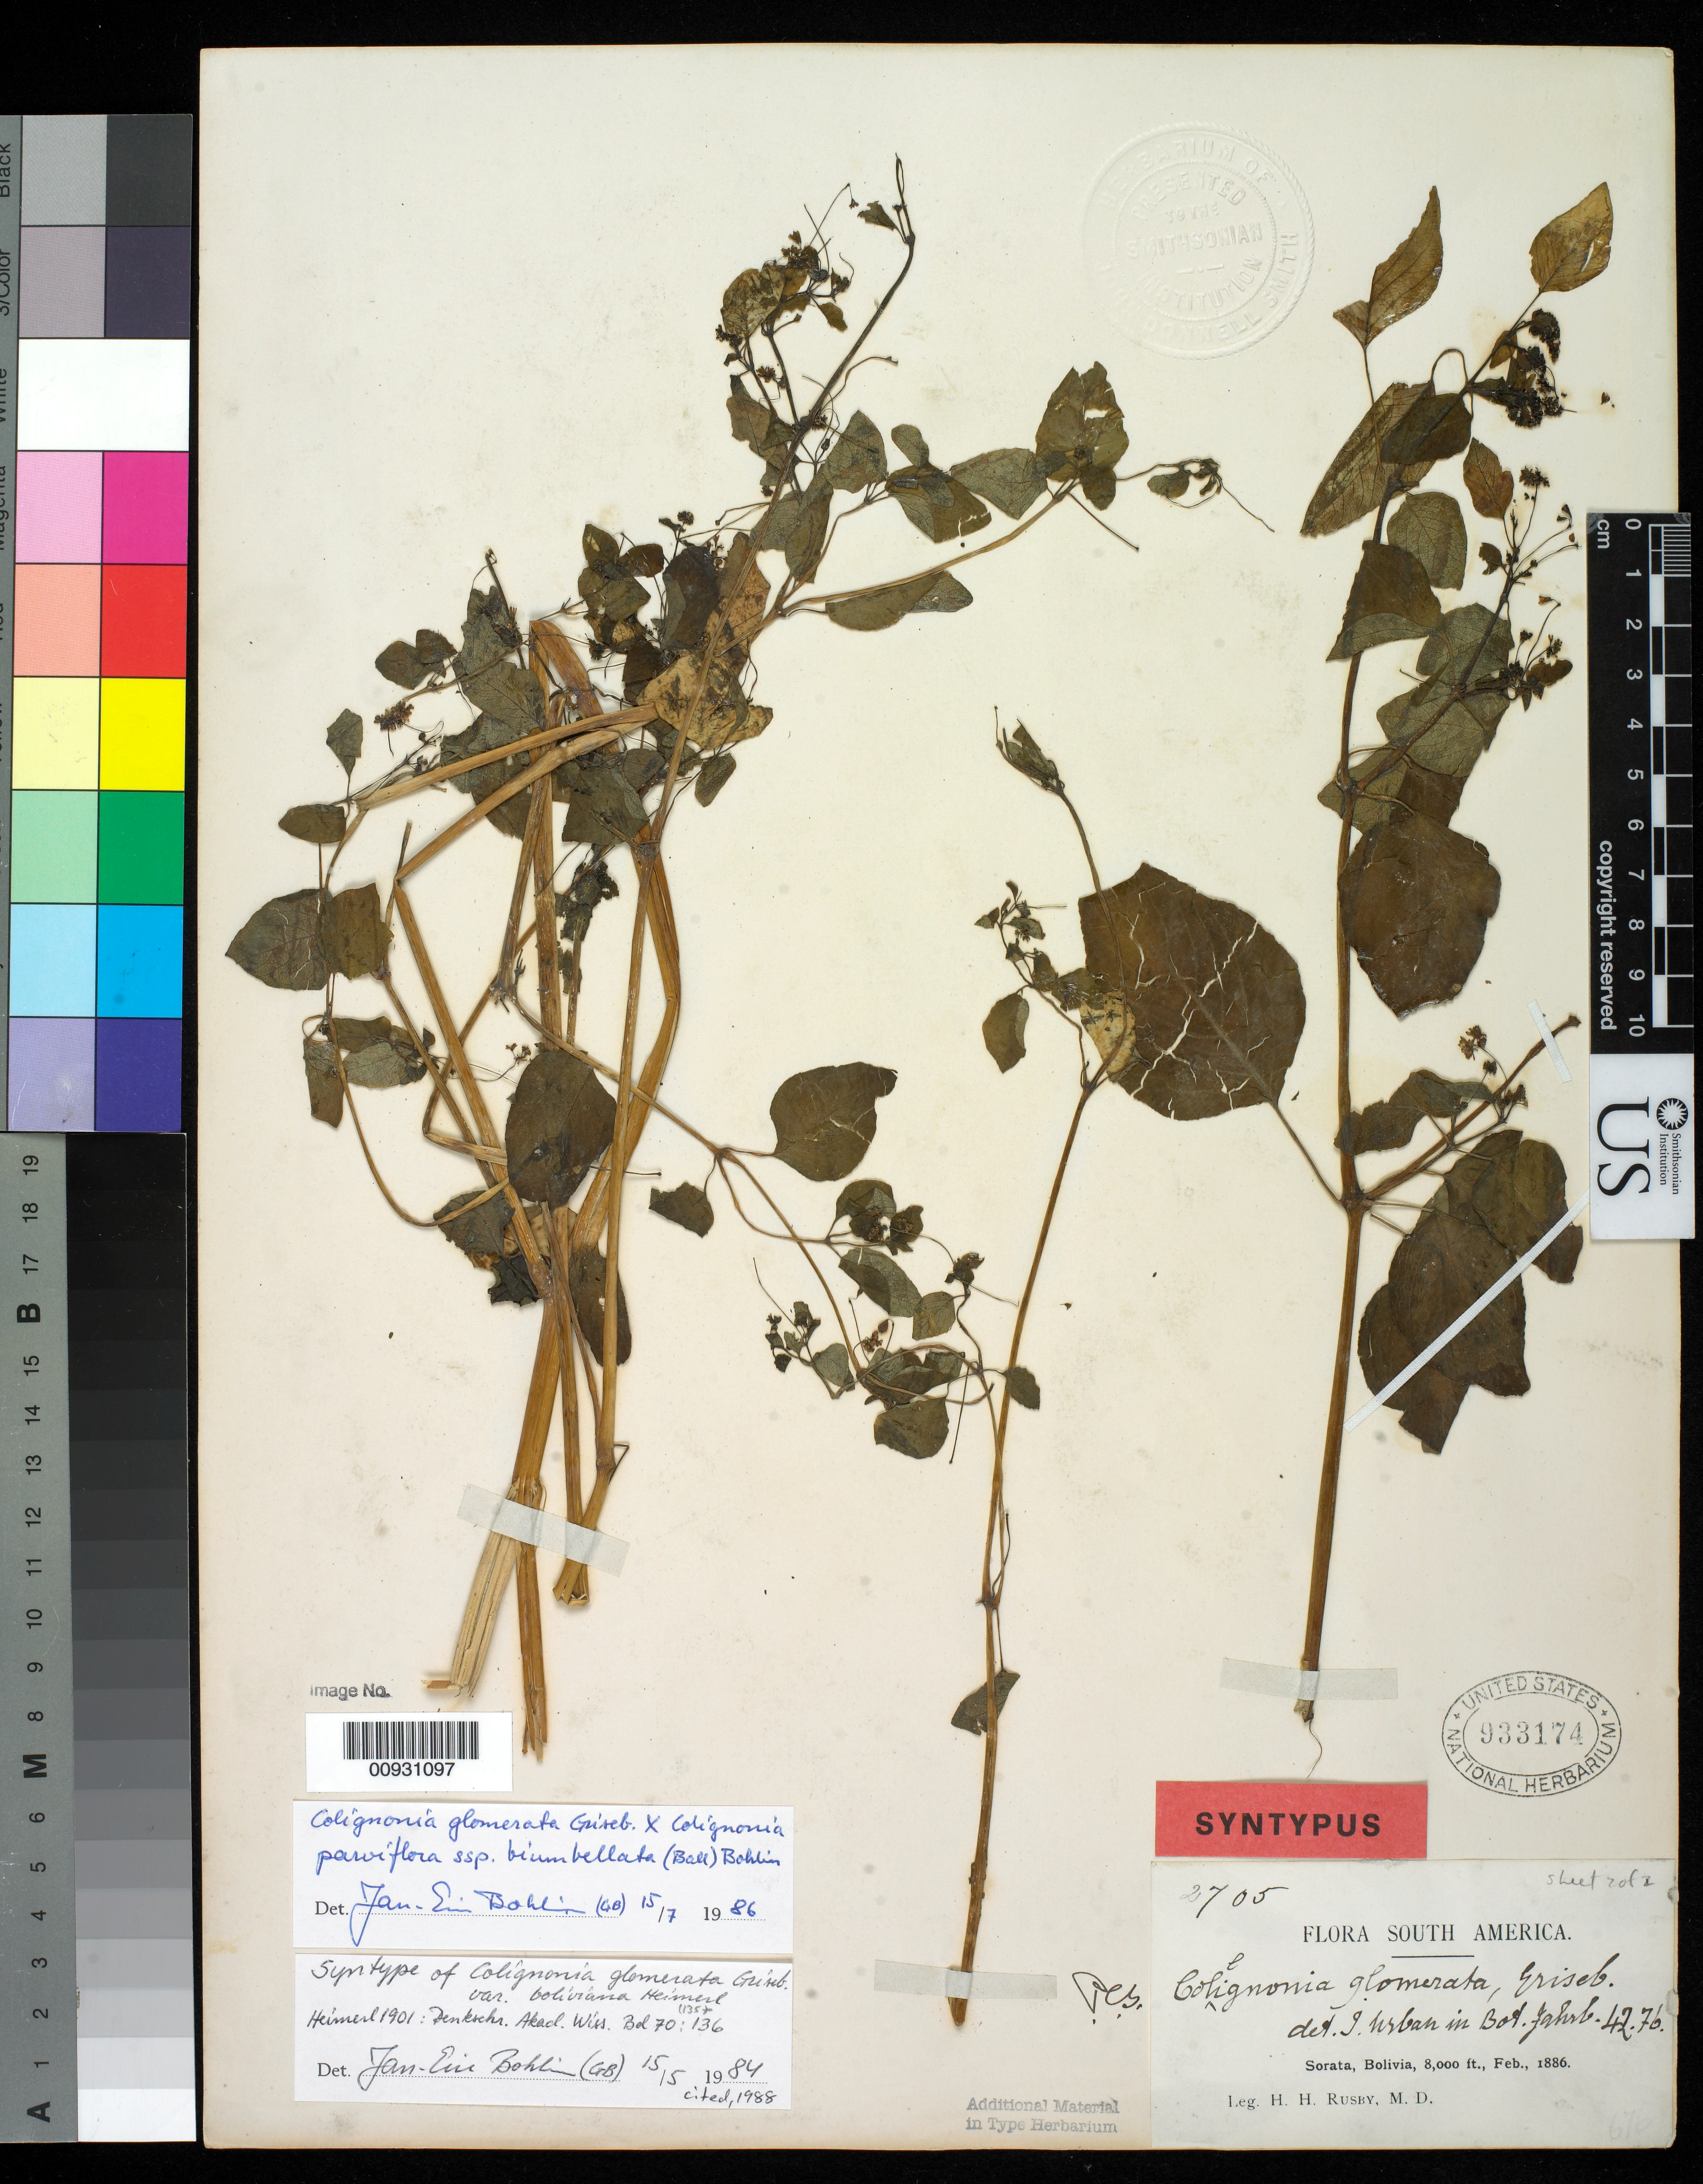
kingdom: Plantae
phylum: Tracheophyta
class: Magnoliopsida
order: Caryophyllales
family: Nyctaginaceae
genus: Colignonia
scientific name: Colignonia glomerata var. boliviana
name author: Heimerl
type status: Syntype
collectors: H. H. Rusby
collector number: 2705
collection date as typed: Feb., 1886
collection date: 1886-02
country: Bolivia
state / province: La Páz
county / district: Larecaja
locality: Sorata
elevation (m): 2438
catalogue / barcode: US 933174